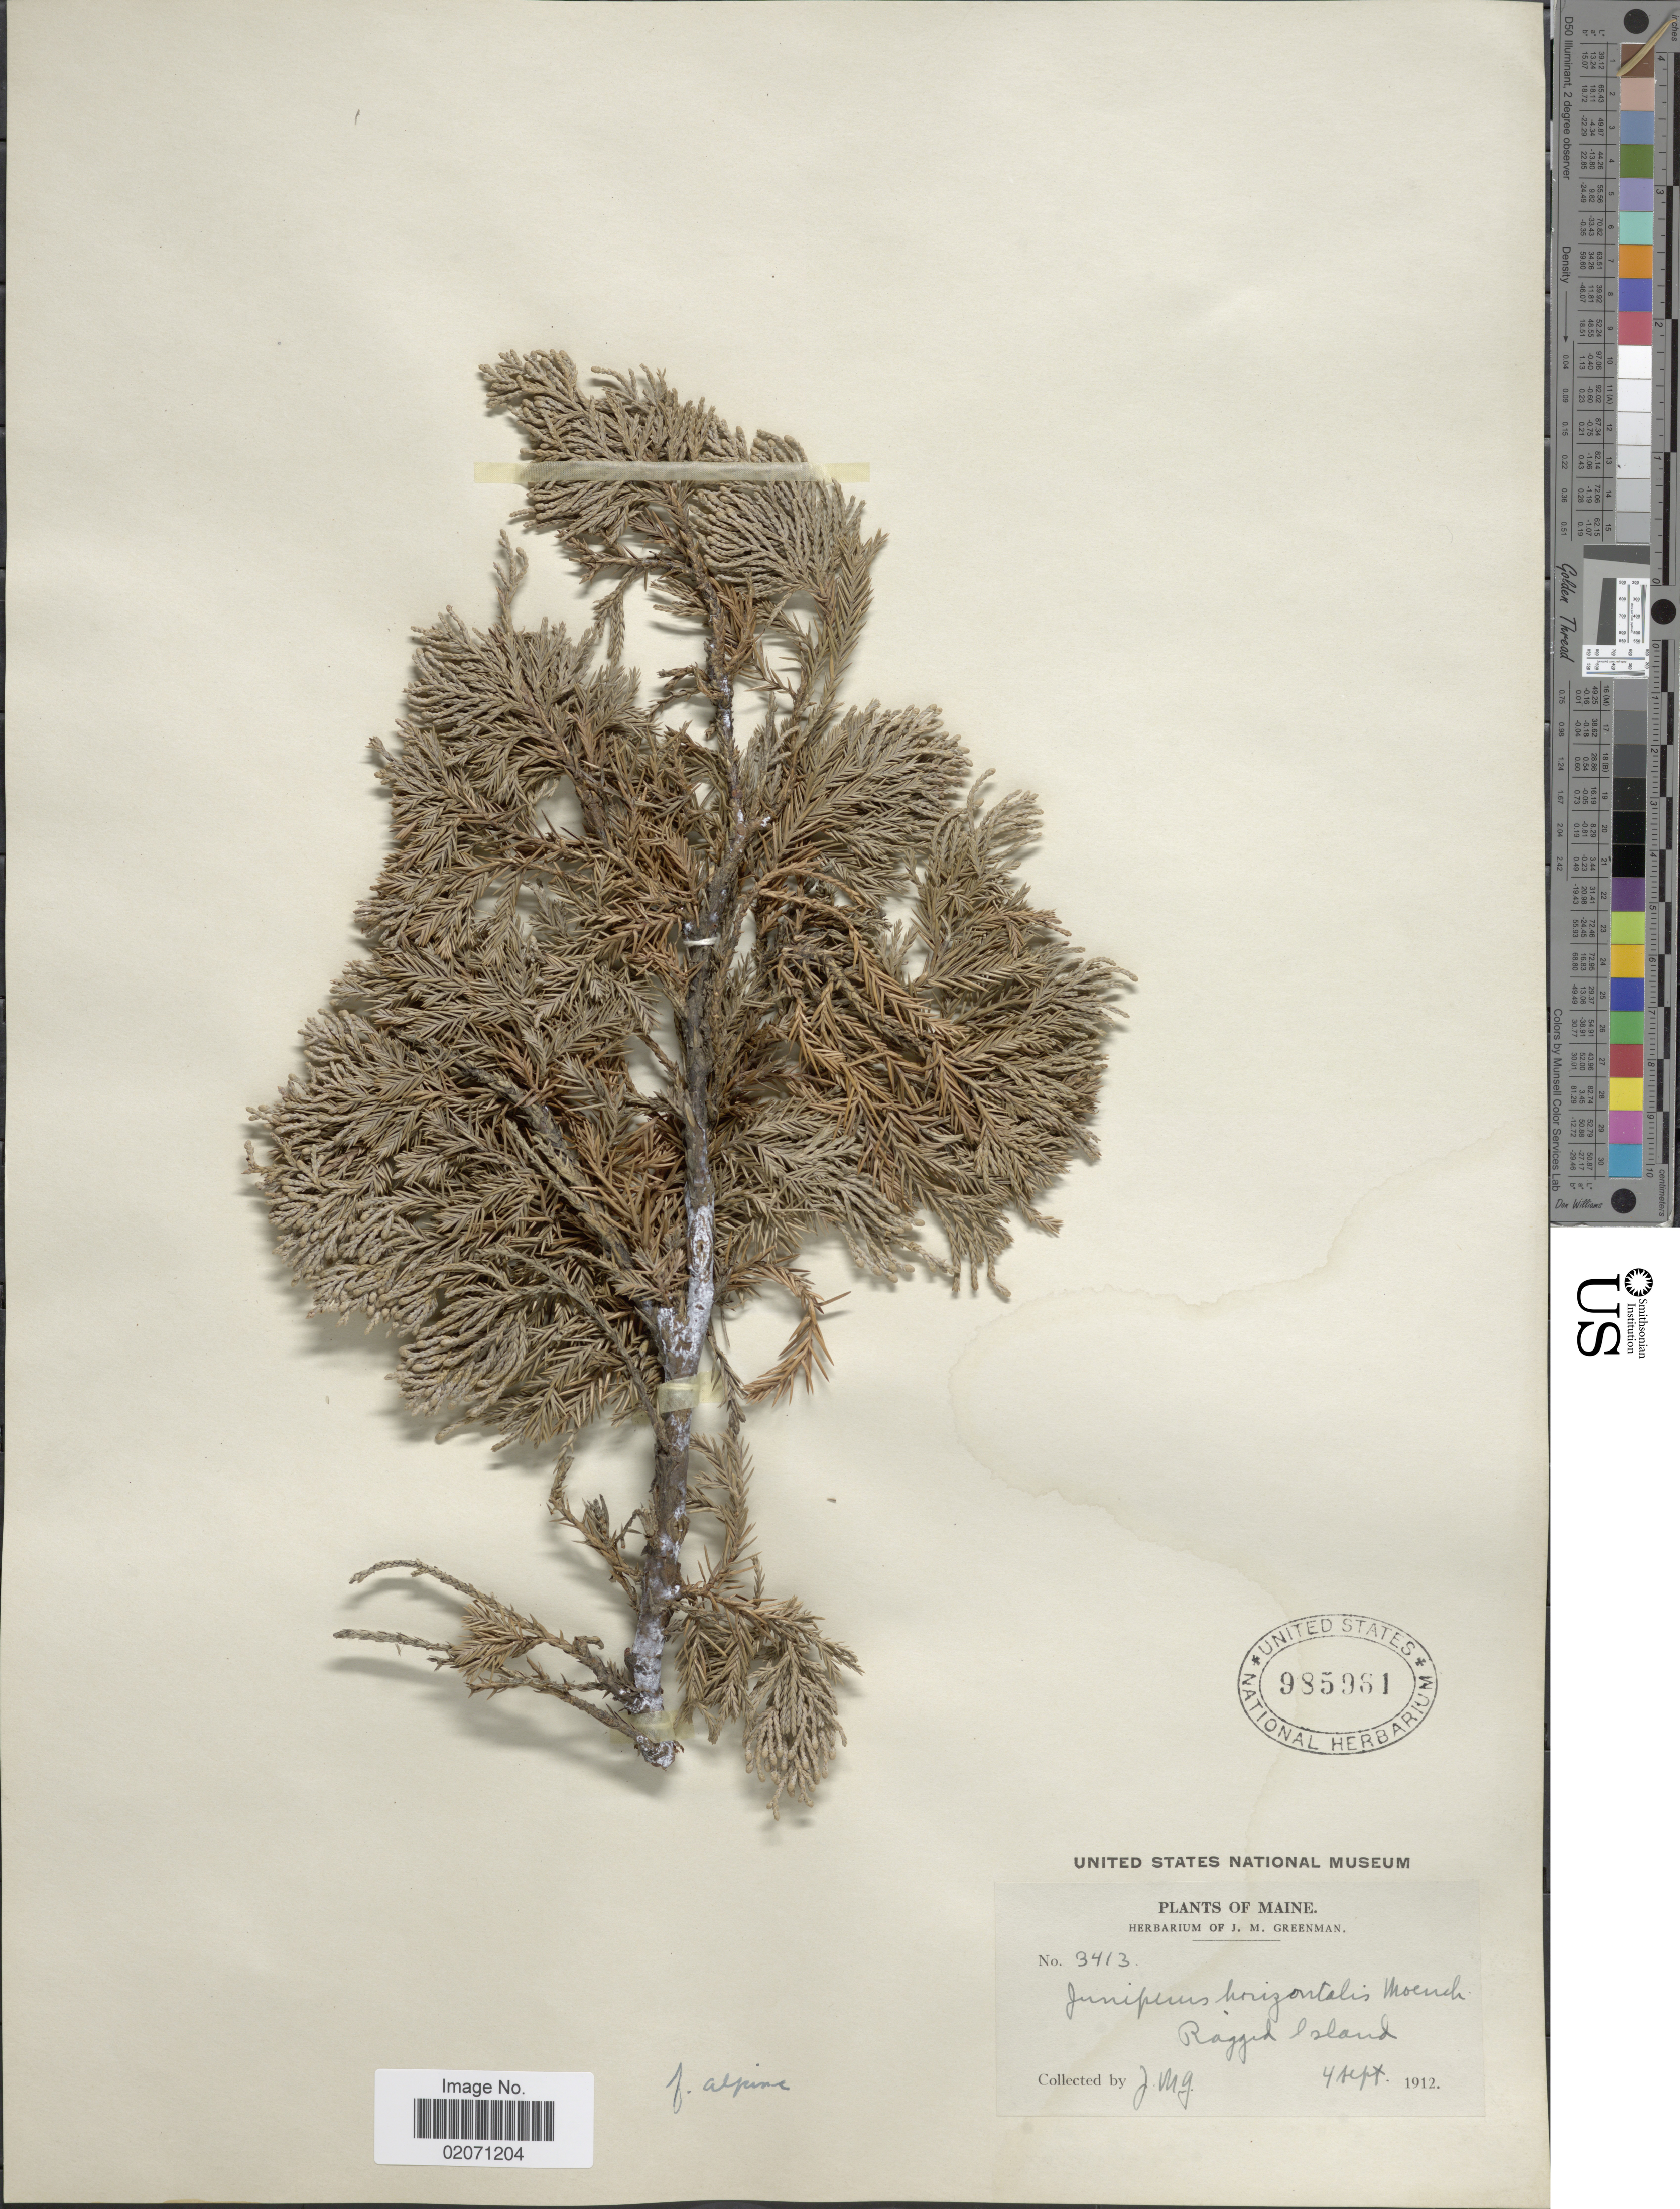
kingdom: Plantae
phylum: Tracheophyta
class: Pinopsida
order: Pinales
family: Cupressaceae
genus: Juniperus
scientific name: Juniperus horizontalis f. alpina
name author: (Lodd. ex Loudon) Rehder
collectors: J. M. Greenman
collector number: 3413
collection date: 1912-09-04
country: United States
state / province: Maine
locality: Ragged Island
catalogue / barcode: US 985961